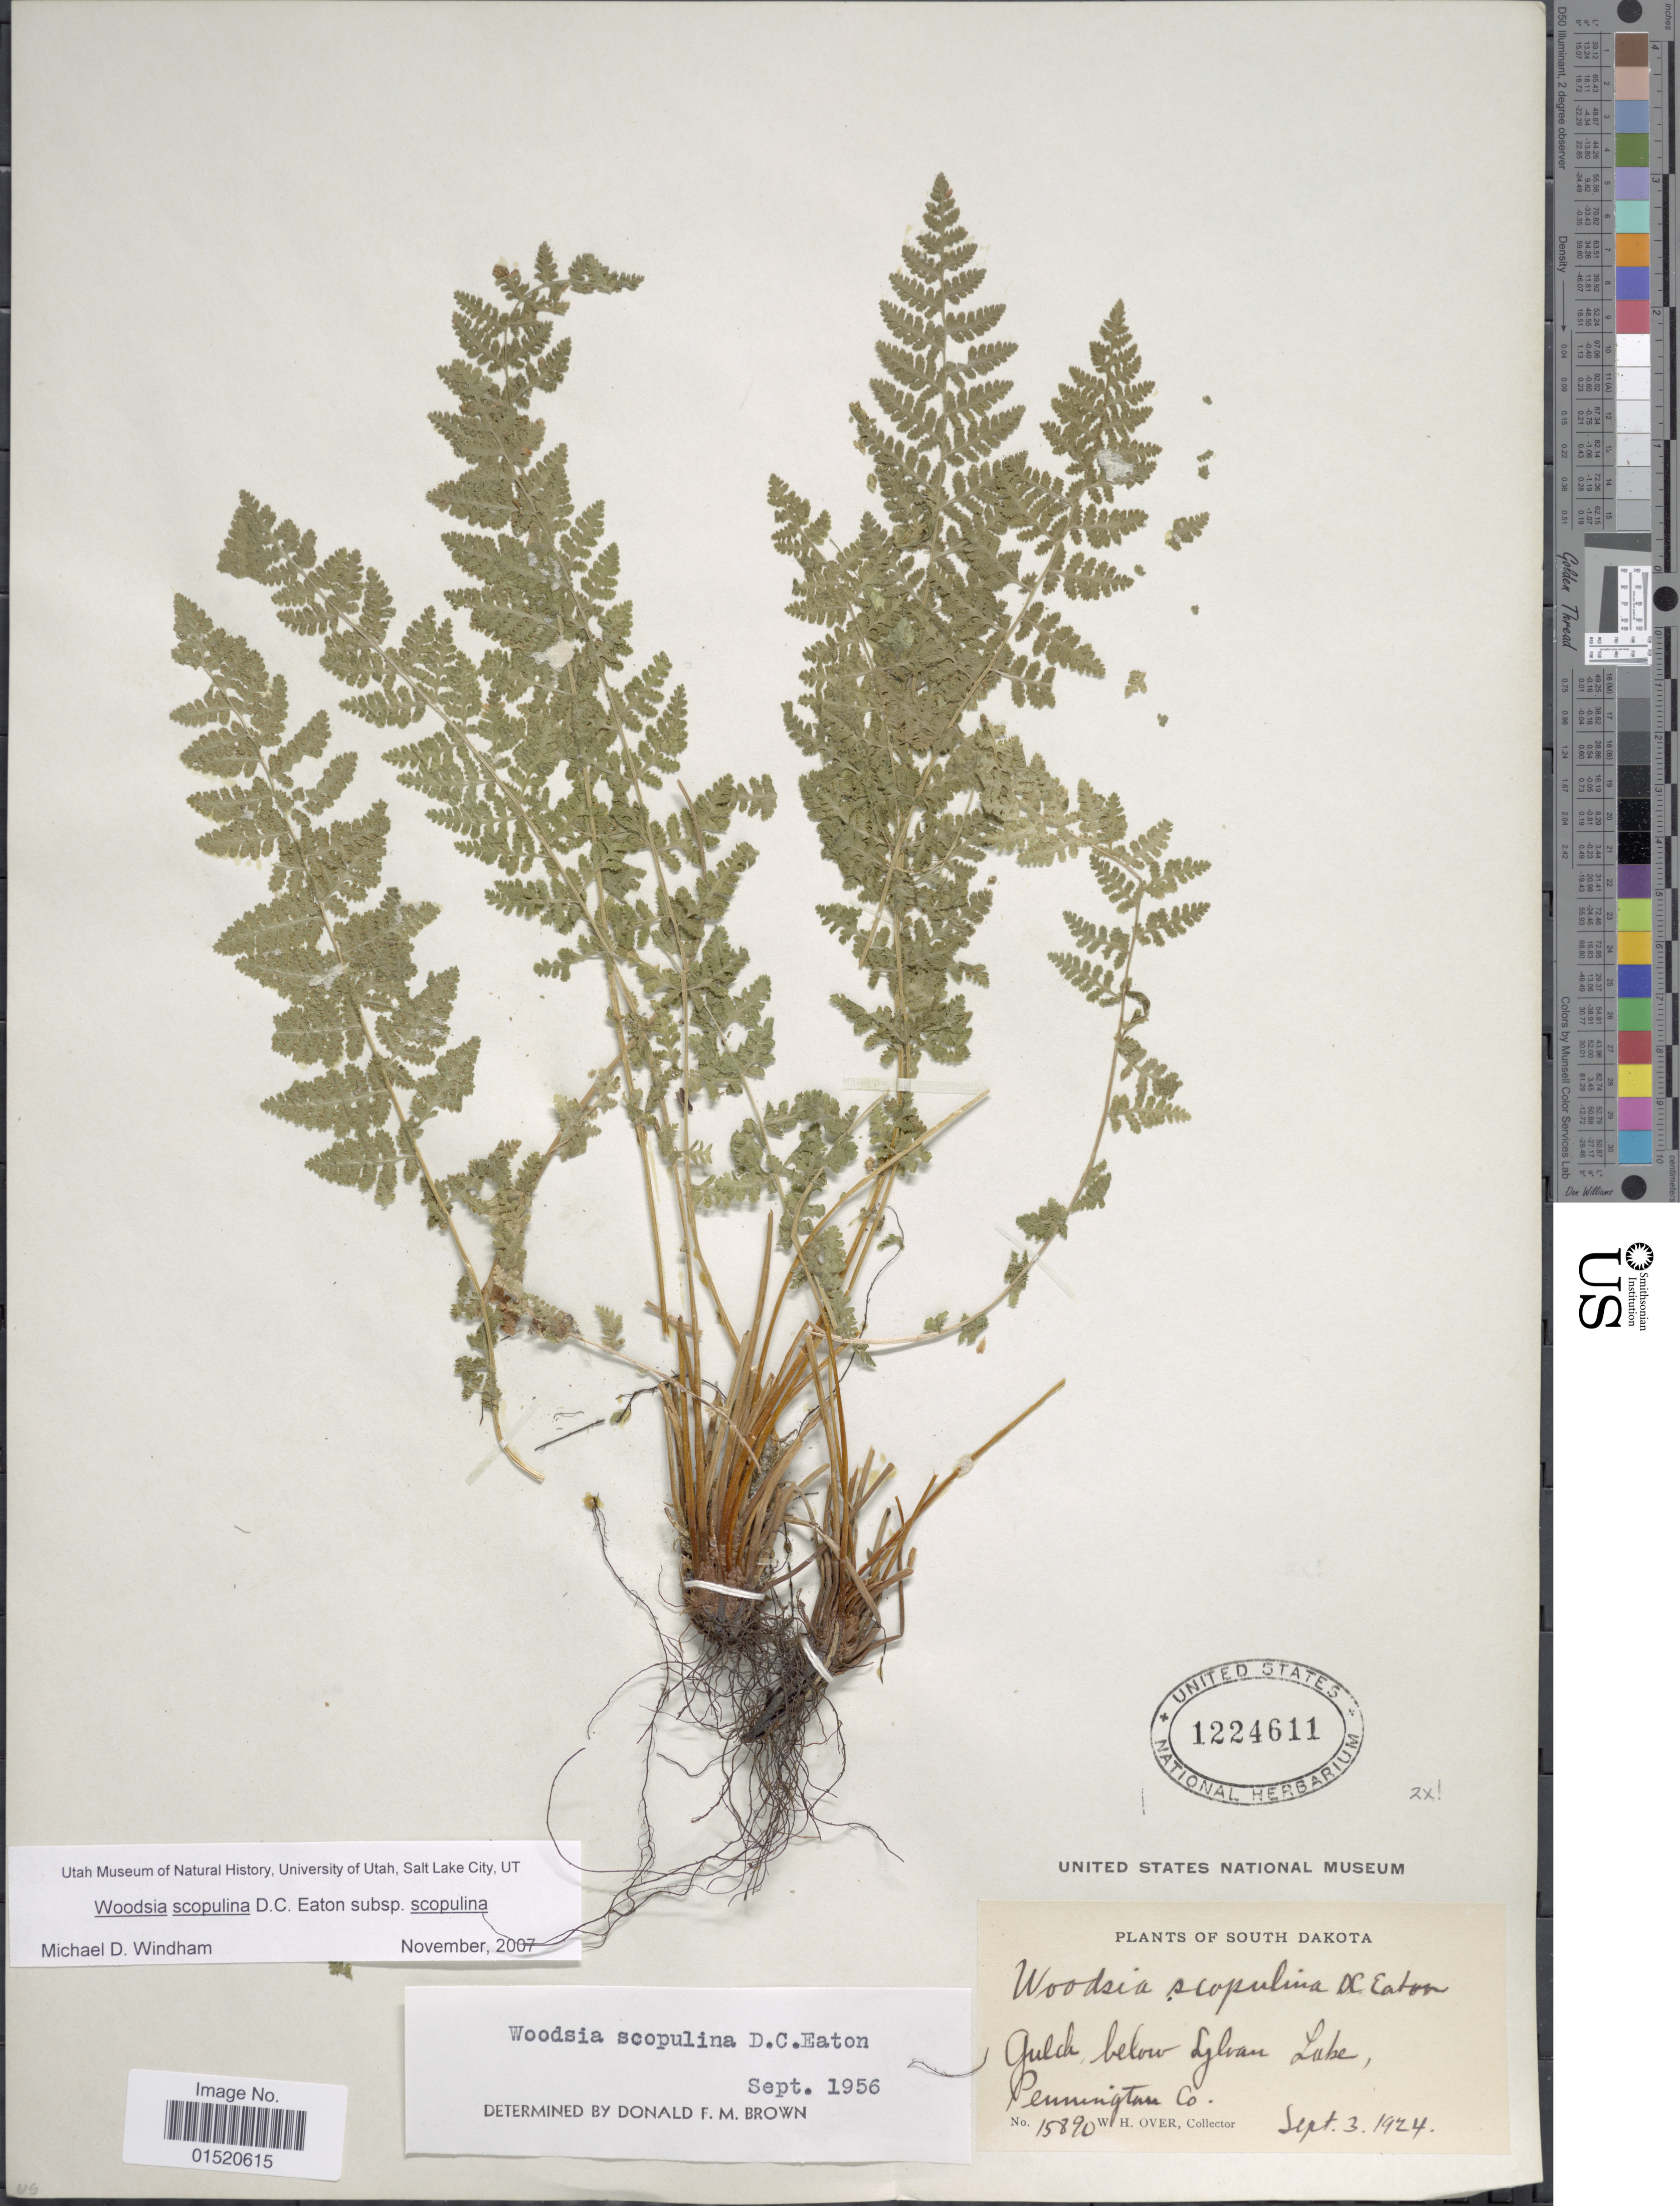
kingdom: Plantae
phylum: Tracheophyta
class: Polypodiopsida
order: Polypodiales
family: Woodsiaceae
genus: Woodsia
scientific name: Woodsia scopulina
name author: D.C. Eaton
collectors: W. Over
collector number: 15890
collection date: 1924-09-03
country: United States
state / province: South Dakota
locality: Gulch below Sylvan Lake, Pennington Co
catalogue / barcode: US 1224611